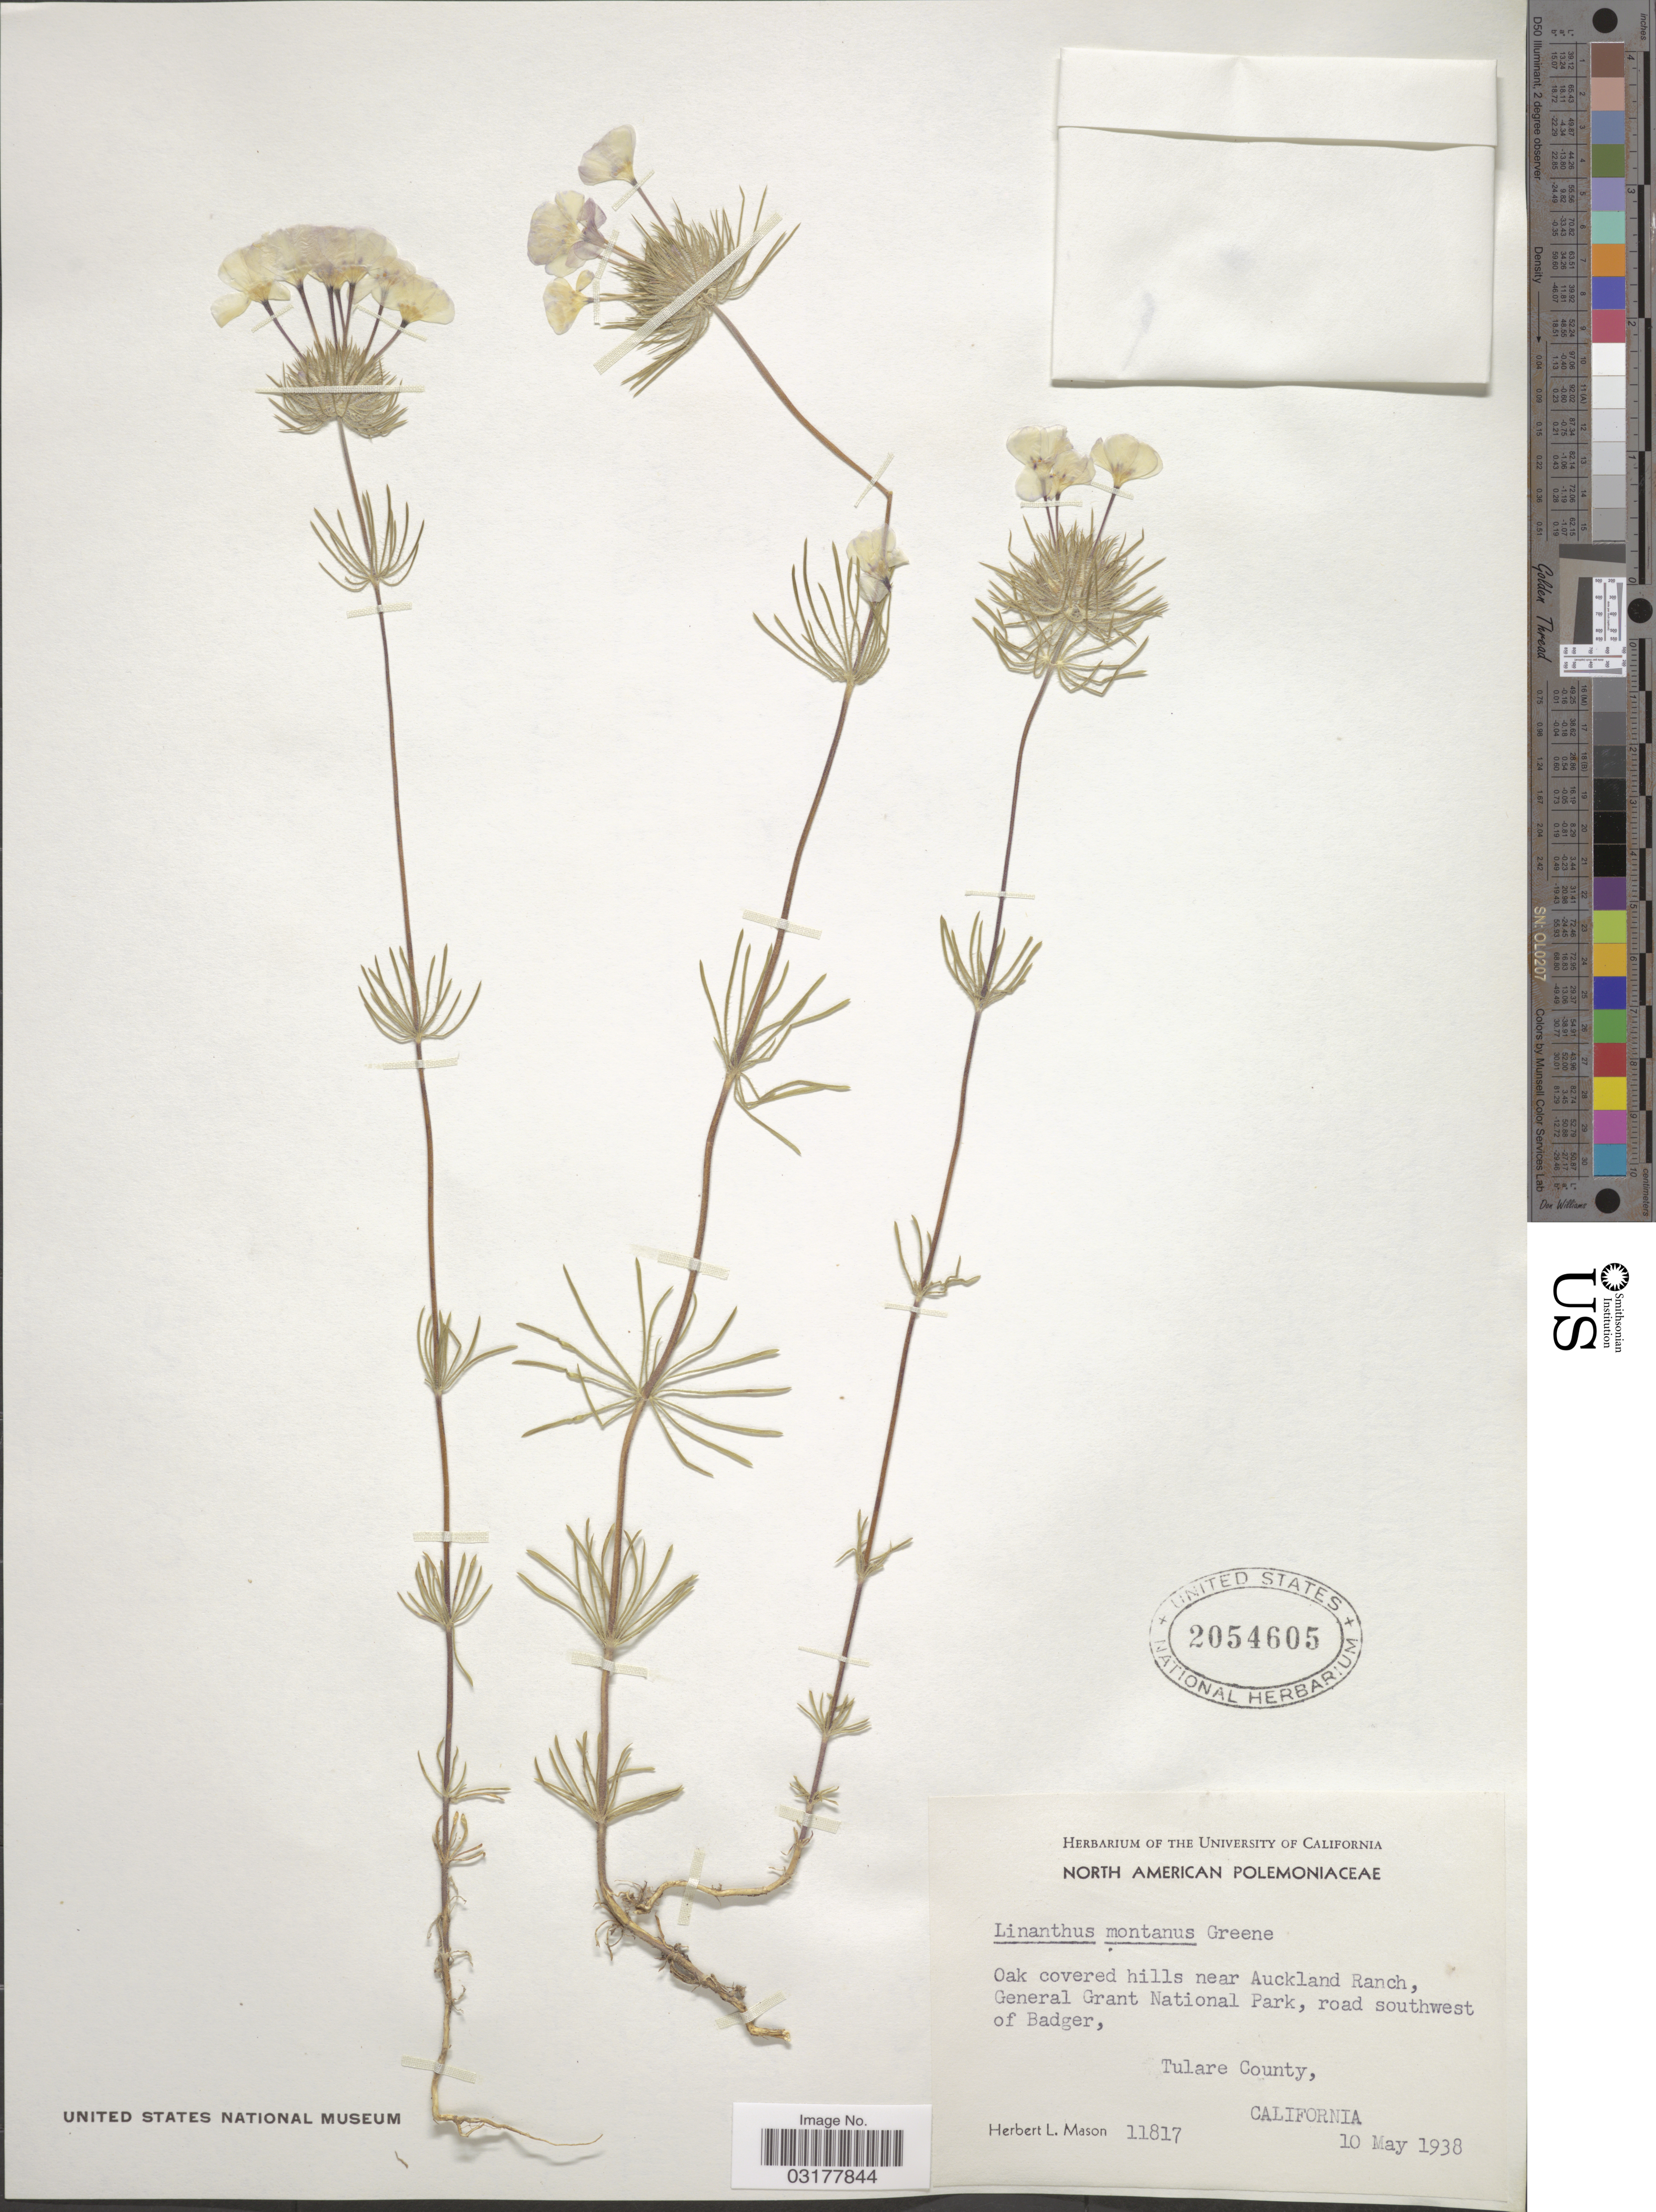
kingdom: Plantae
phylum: Tracheophyta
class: Magnoliopsida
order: Ericales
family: Polemoniaceae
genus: Leptosiphon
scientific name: Leptosiphon montanus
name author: (Greene) J.M. Porter & L.A. Johnson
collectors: H. L. Mason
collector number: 11817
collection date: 1938-05-10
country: United States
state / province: California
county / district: Tulare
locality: Oak covered hills near Auckland Ranch, General Grant National Park, road southwest of Badger, Tulare County.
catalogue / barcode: US 2054605